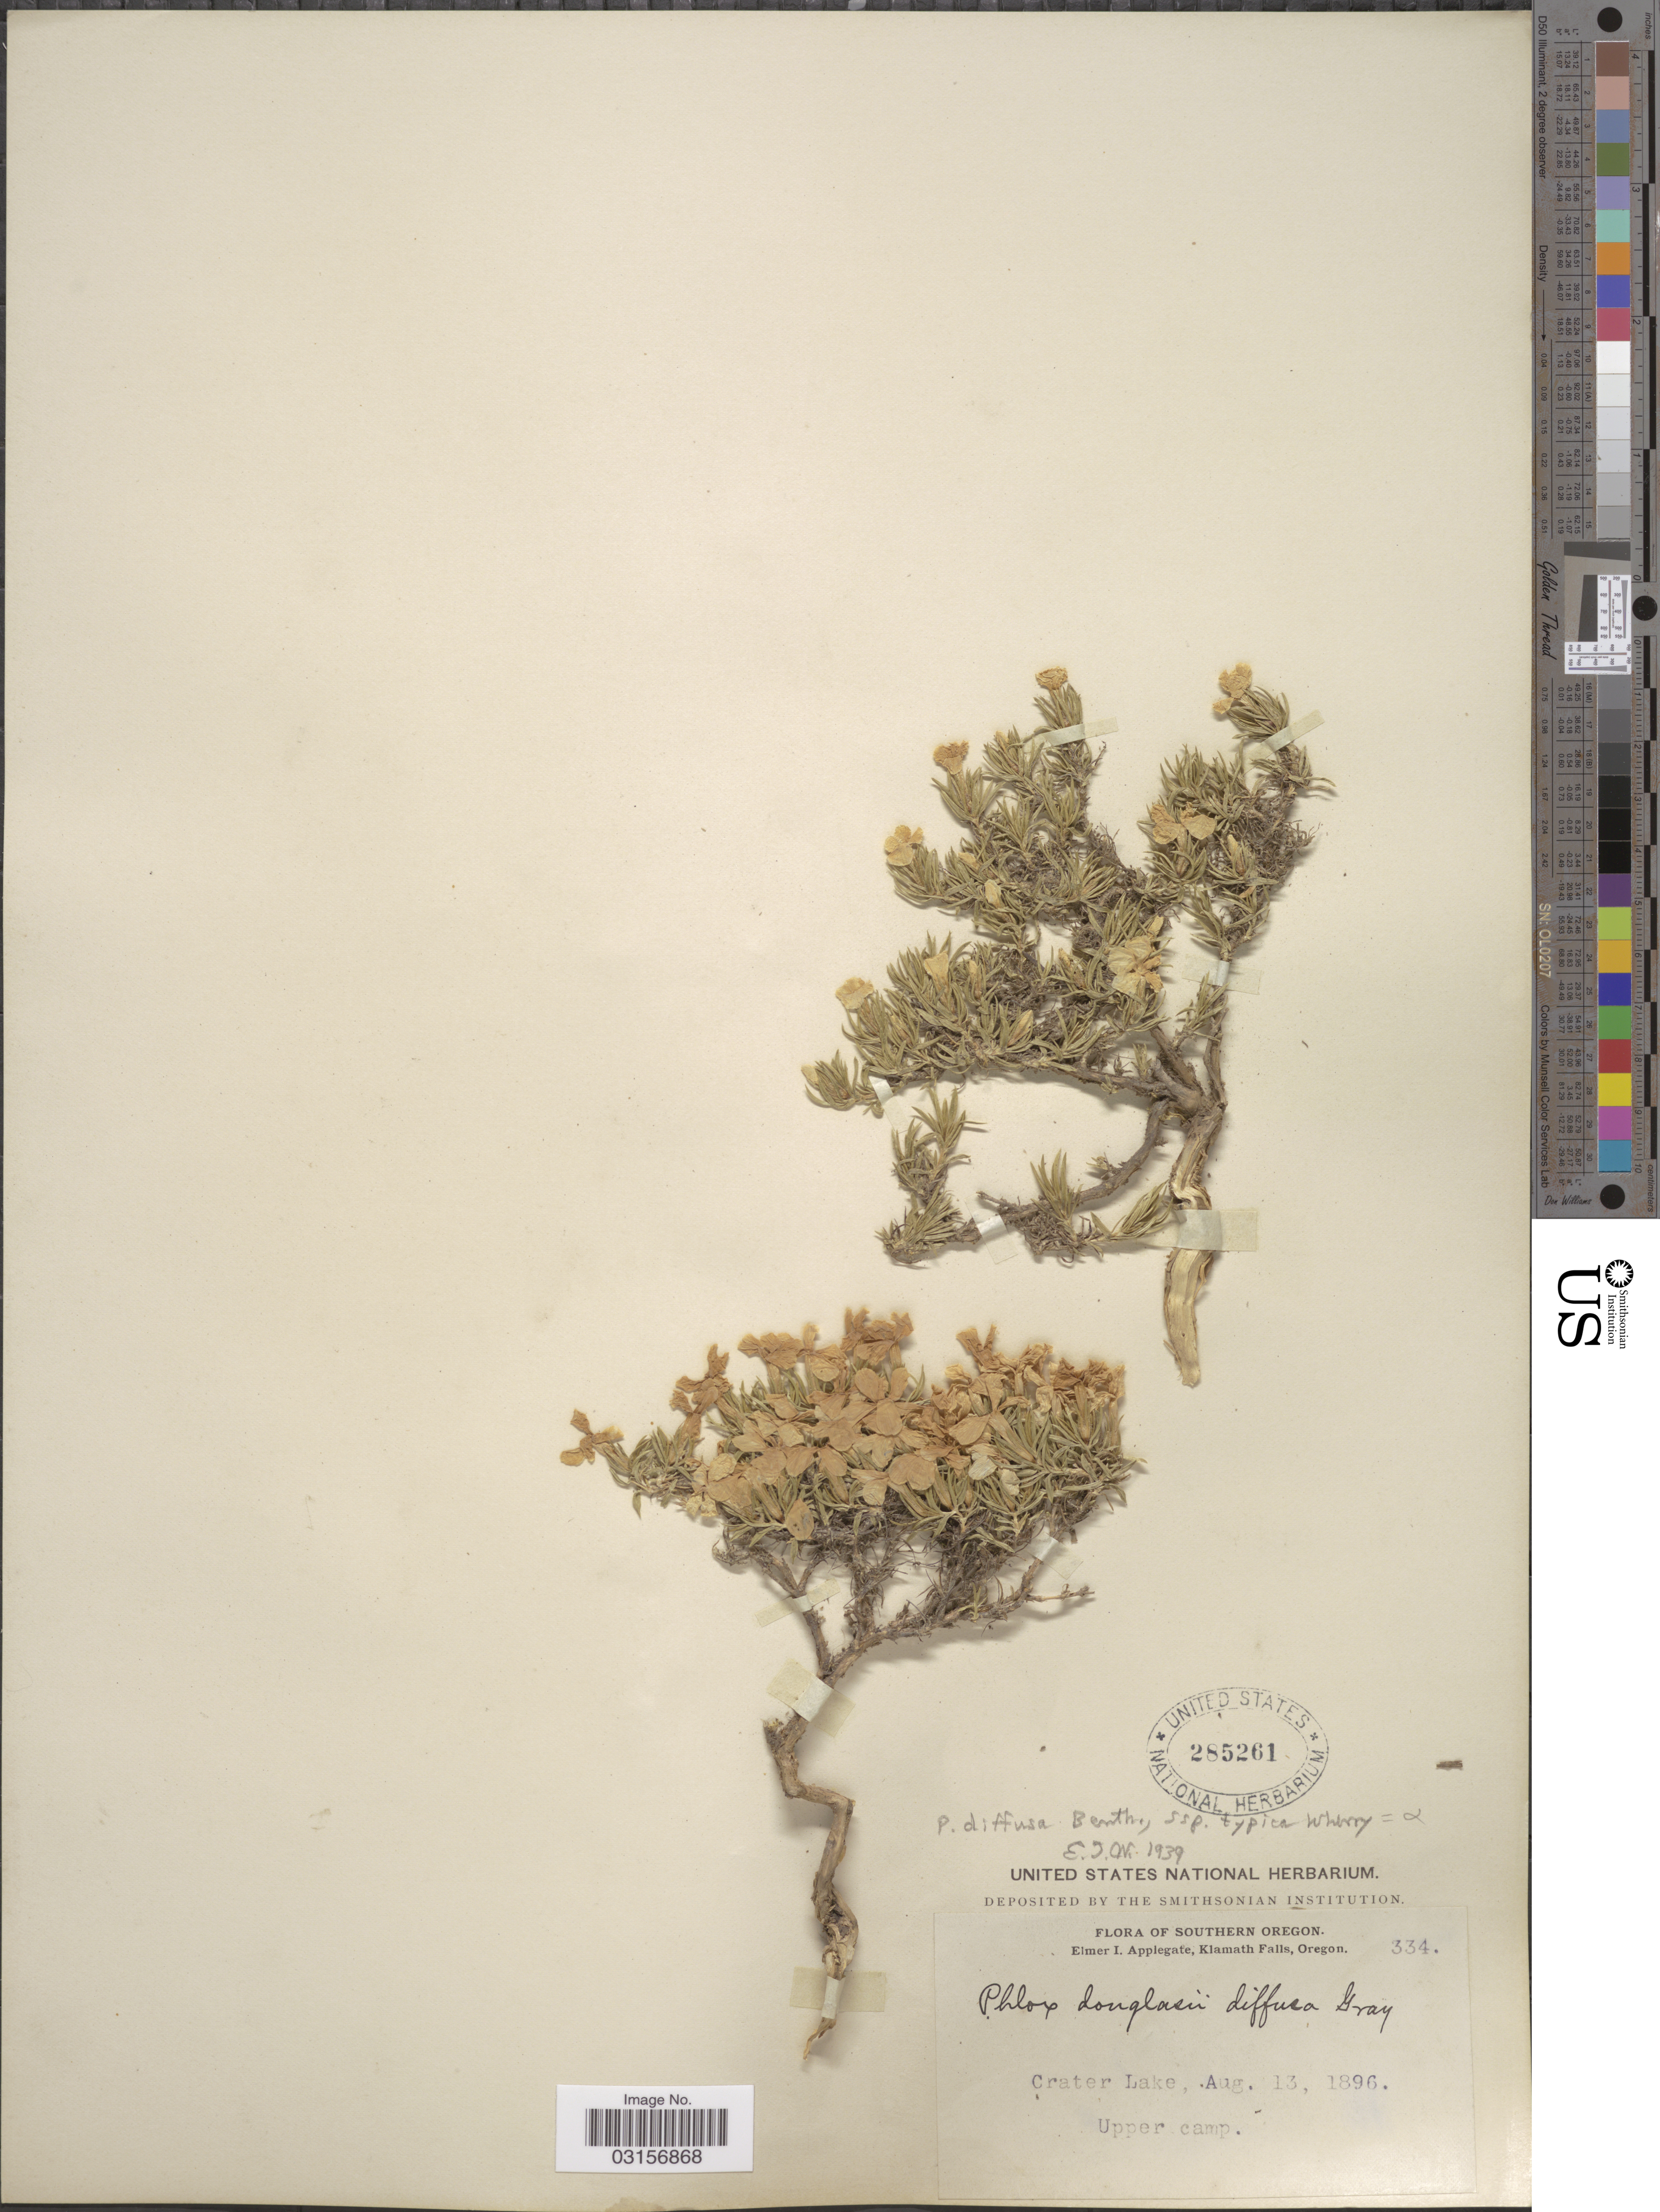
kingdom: Plantae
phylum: Tracheophyta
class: Magnoliopsida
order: Ericales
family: Polemoniaceae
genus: Phlox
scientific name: Phlox diffusa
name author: Benth.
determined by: Mayfield, M. H.; Ferguson, C. J.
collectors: E. I. Applegate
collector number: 334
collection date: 1896-08-13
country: United States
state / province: Oregon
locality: Southern Oregon, Crater Lake, Klamath Falls, Upper camp.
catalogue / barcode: US 285261